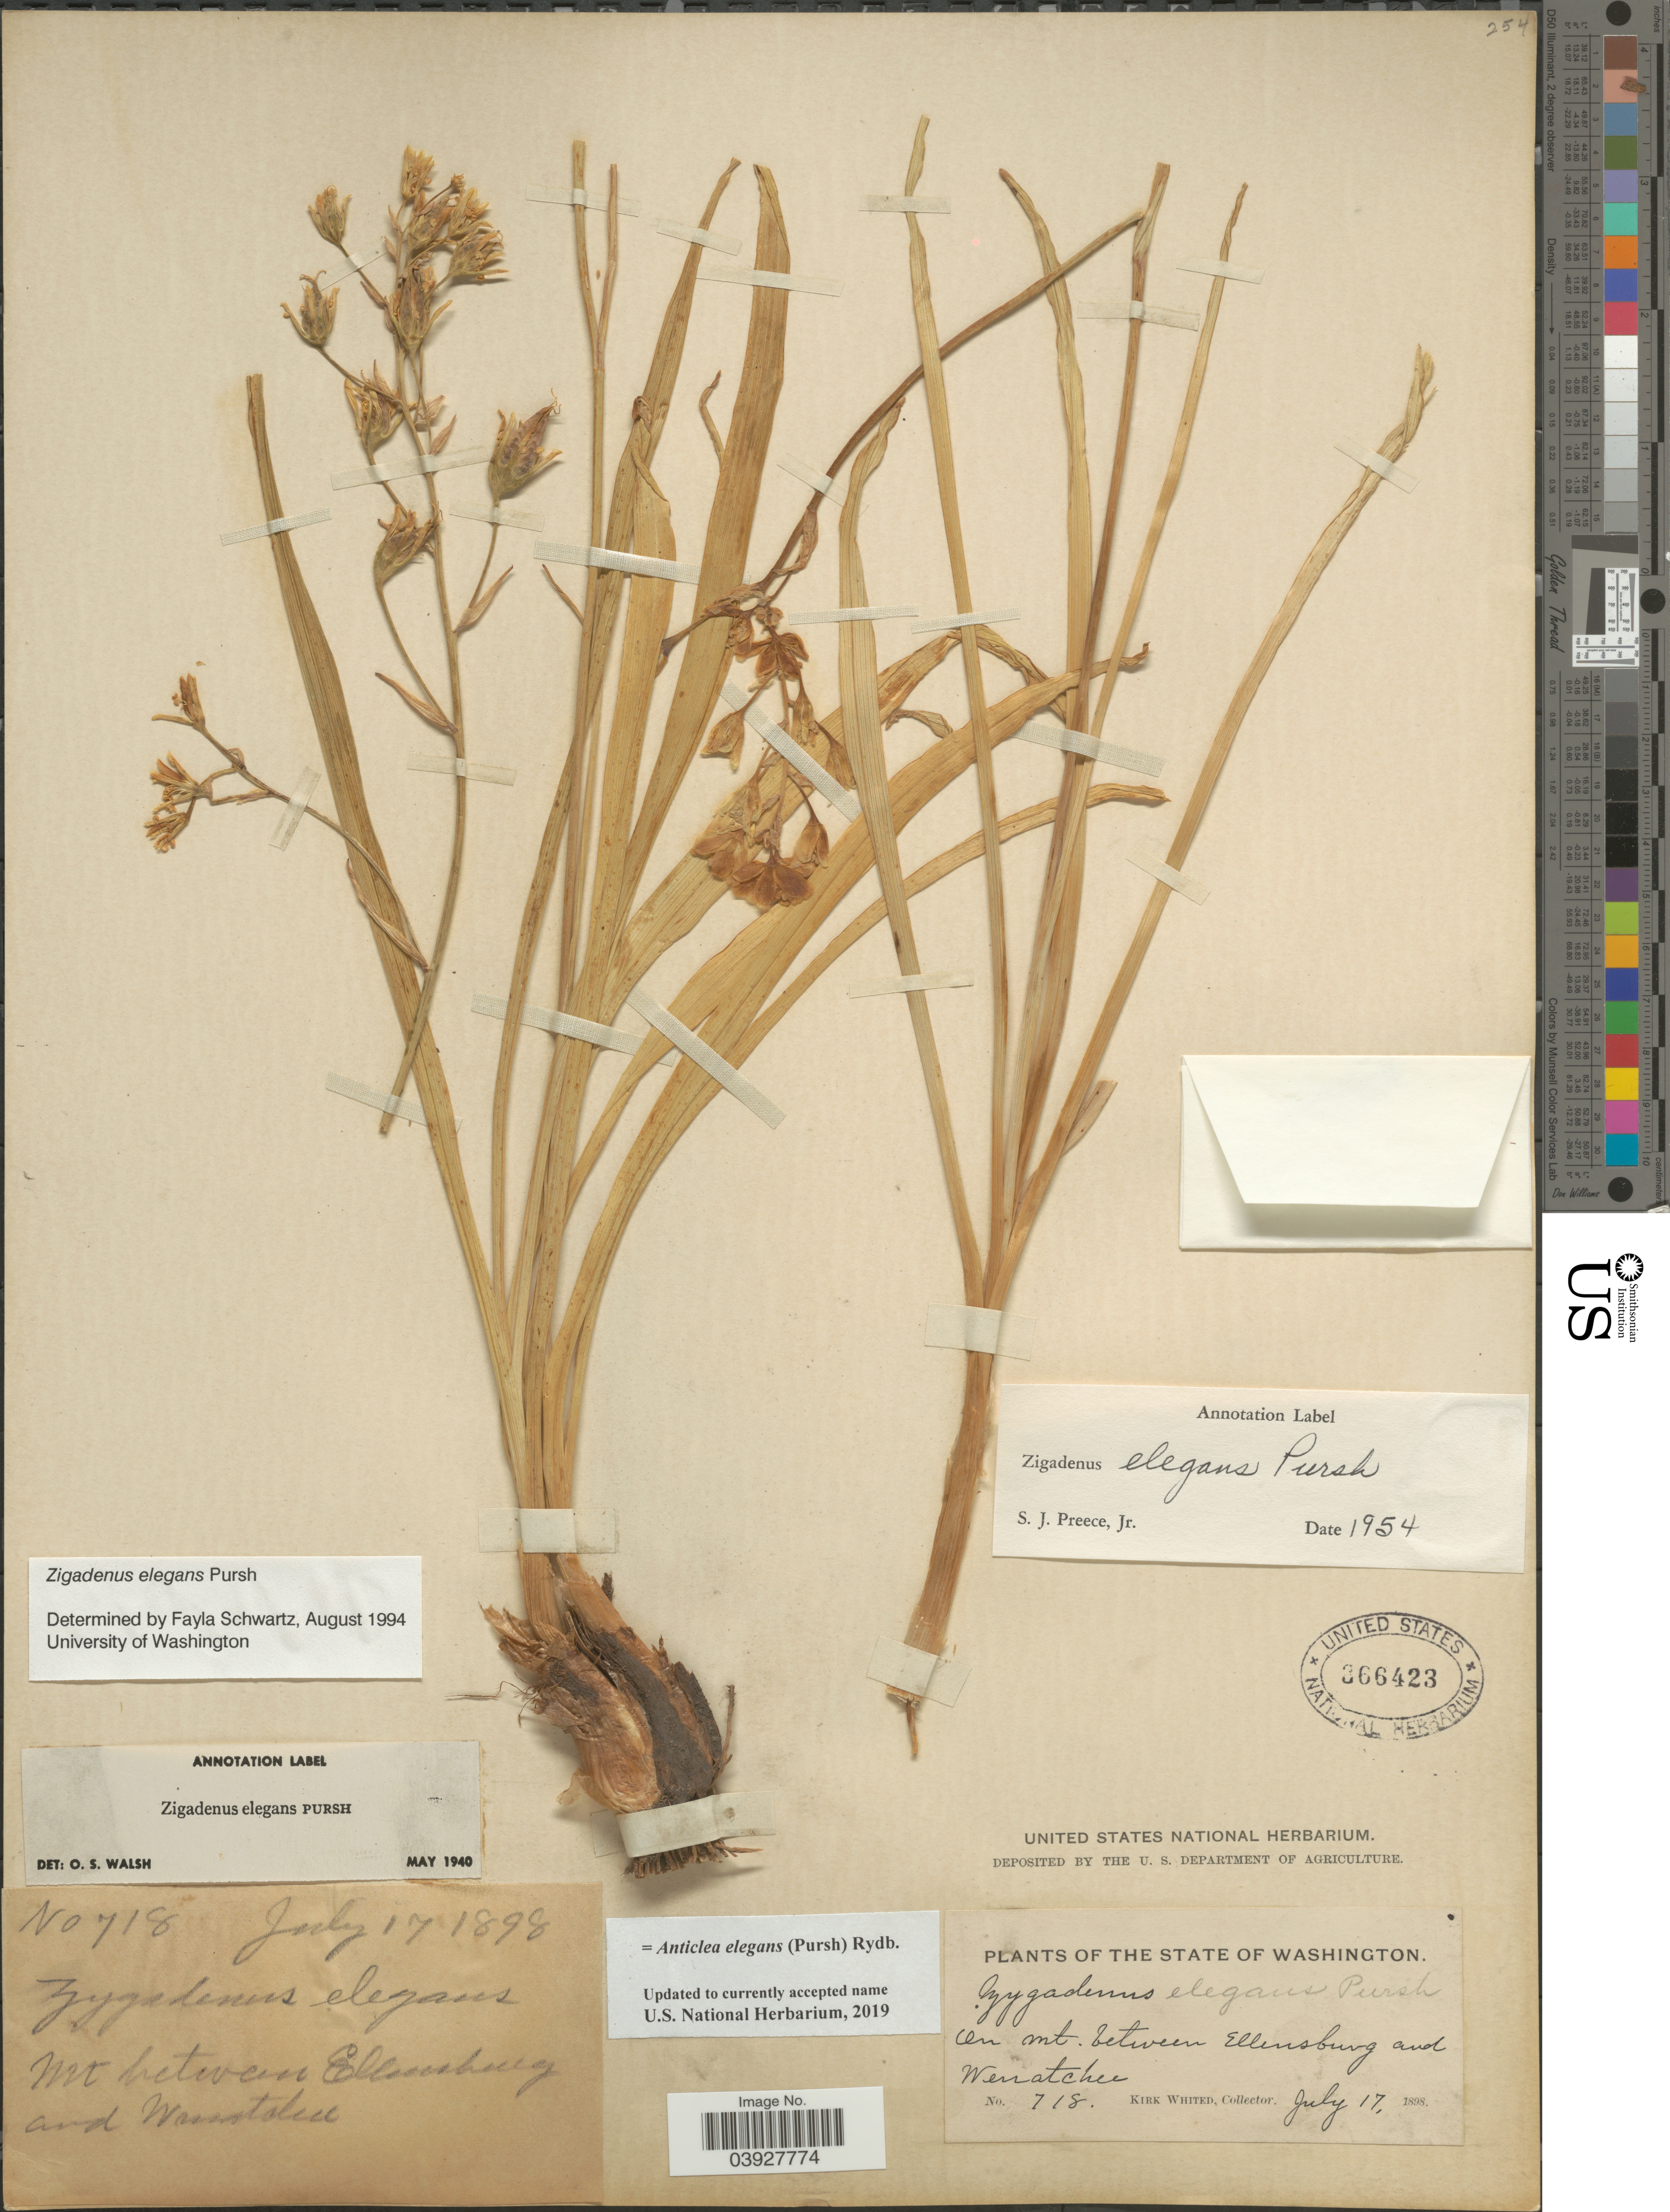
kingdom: Plantae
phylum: Tracheophyta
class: Liliopsida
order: Liliales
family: Melanthiaceae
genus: Anticlea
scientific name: Anticlea elegans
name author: (Pursh) Rydb.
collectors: K. Whited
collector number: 718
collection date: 1898-07-17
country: United States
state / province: Washington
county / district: Chelan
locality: Mt between Ellensburg and Wenatchee. On mt. between Ellensburg and Wenatchee.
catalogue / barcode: US 366423